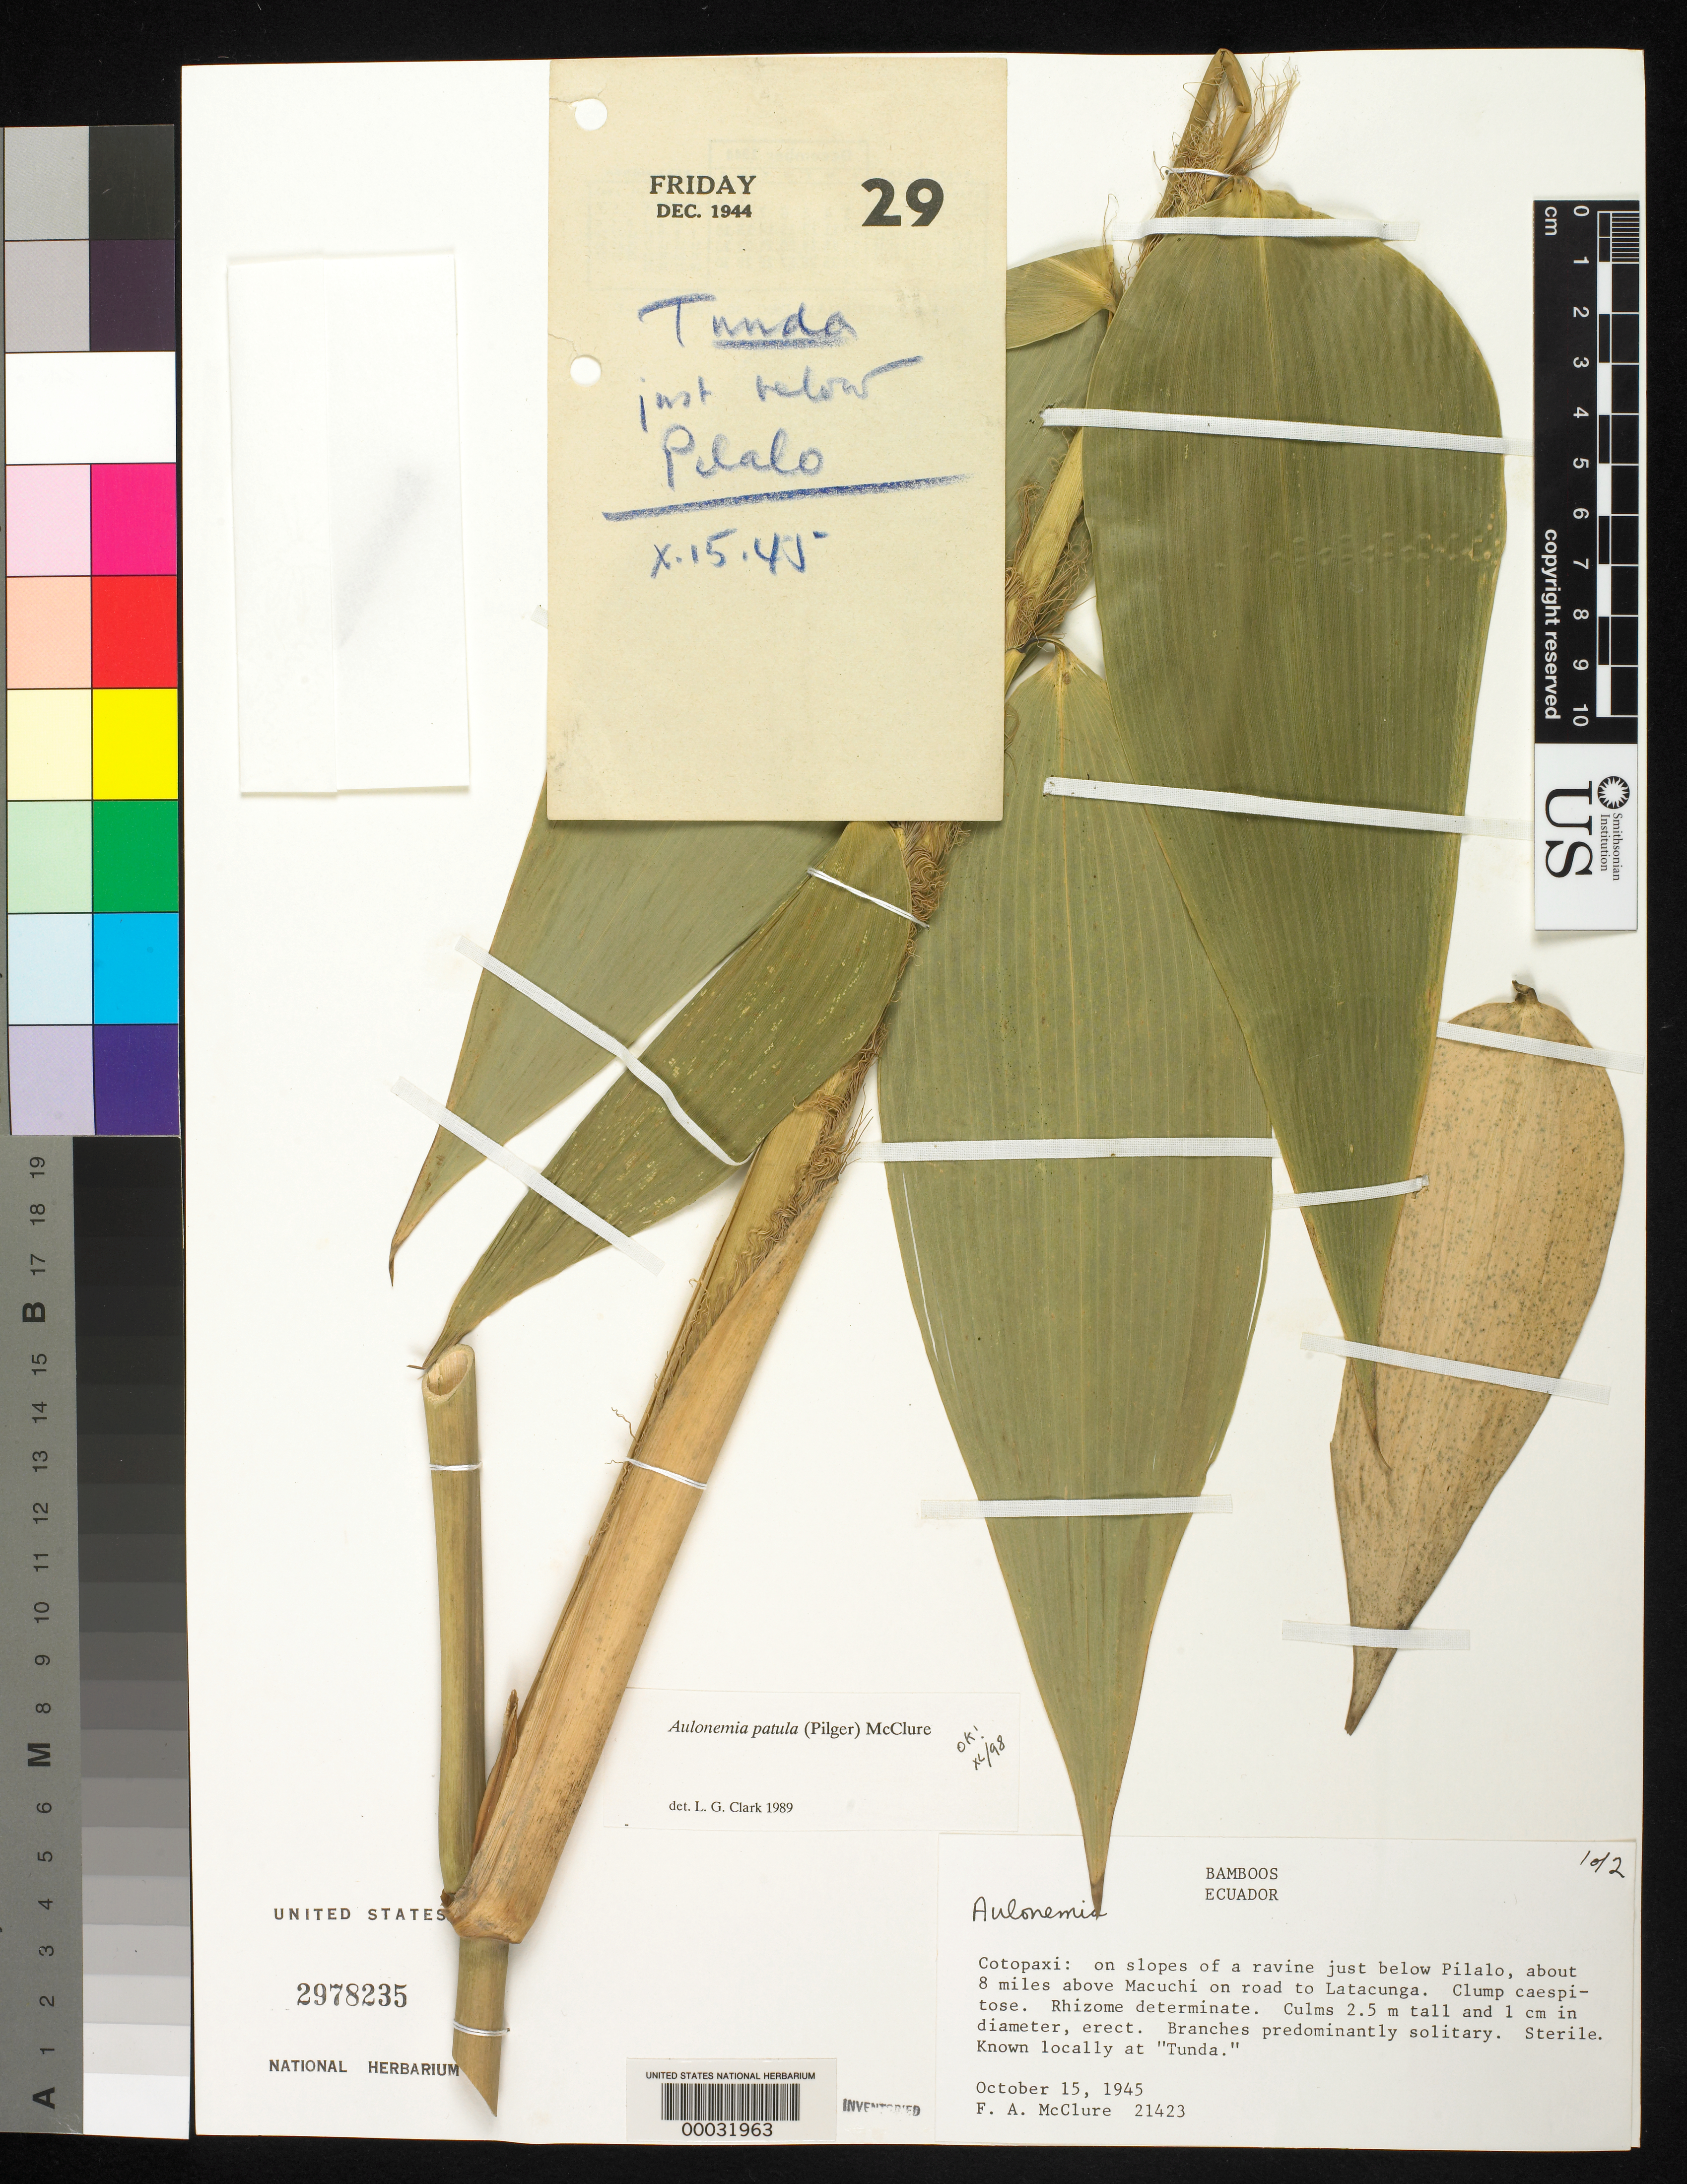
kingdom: Plantae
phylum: Tracheophyta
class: Liliopsida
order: Poales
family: Poaceae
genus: Aulonemia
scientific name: Aulonemia patula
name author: (Pilg.) McClure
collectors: F. A. McClure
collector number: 21423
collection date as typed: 15 Oct 1945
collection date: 1945-10-15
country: Ecuador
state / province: Cotopaxi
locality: Below Pilalo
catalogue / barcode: US 2978235